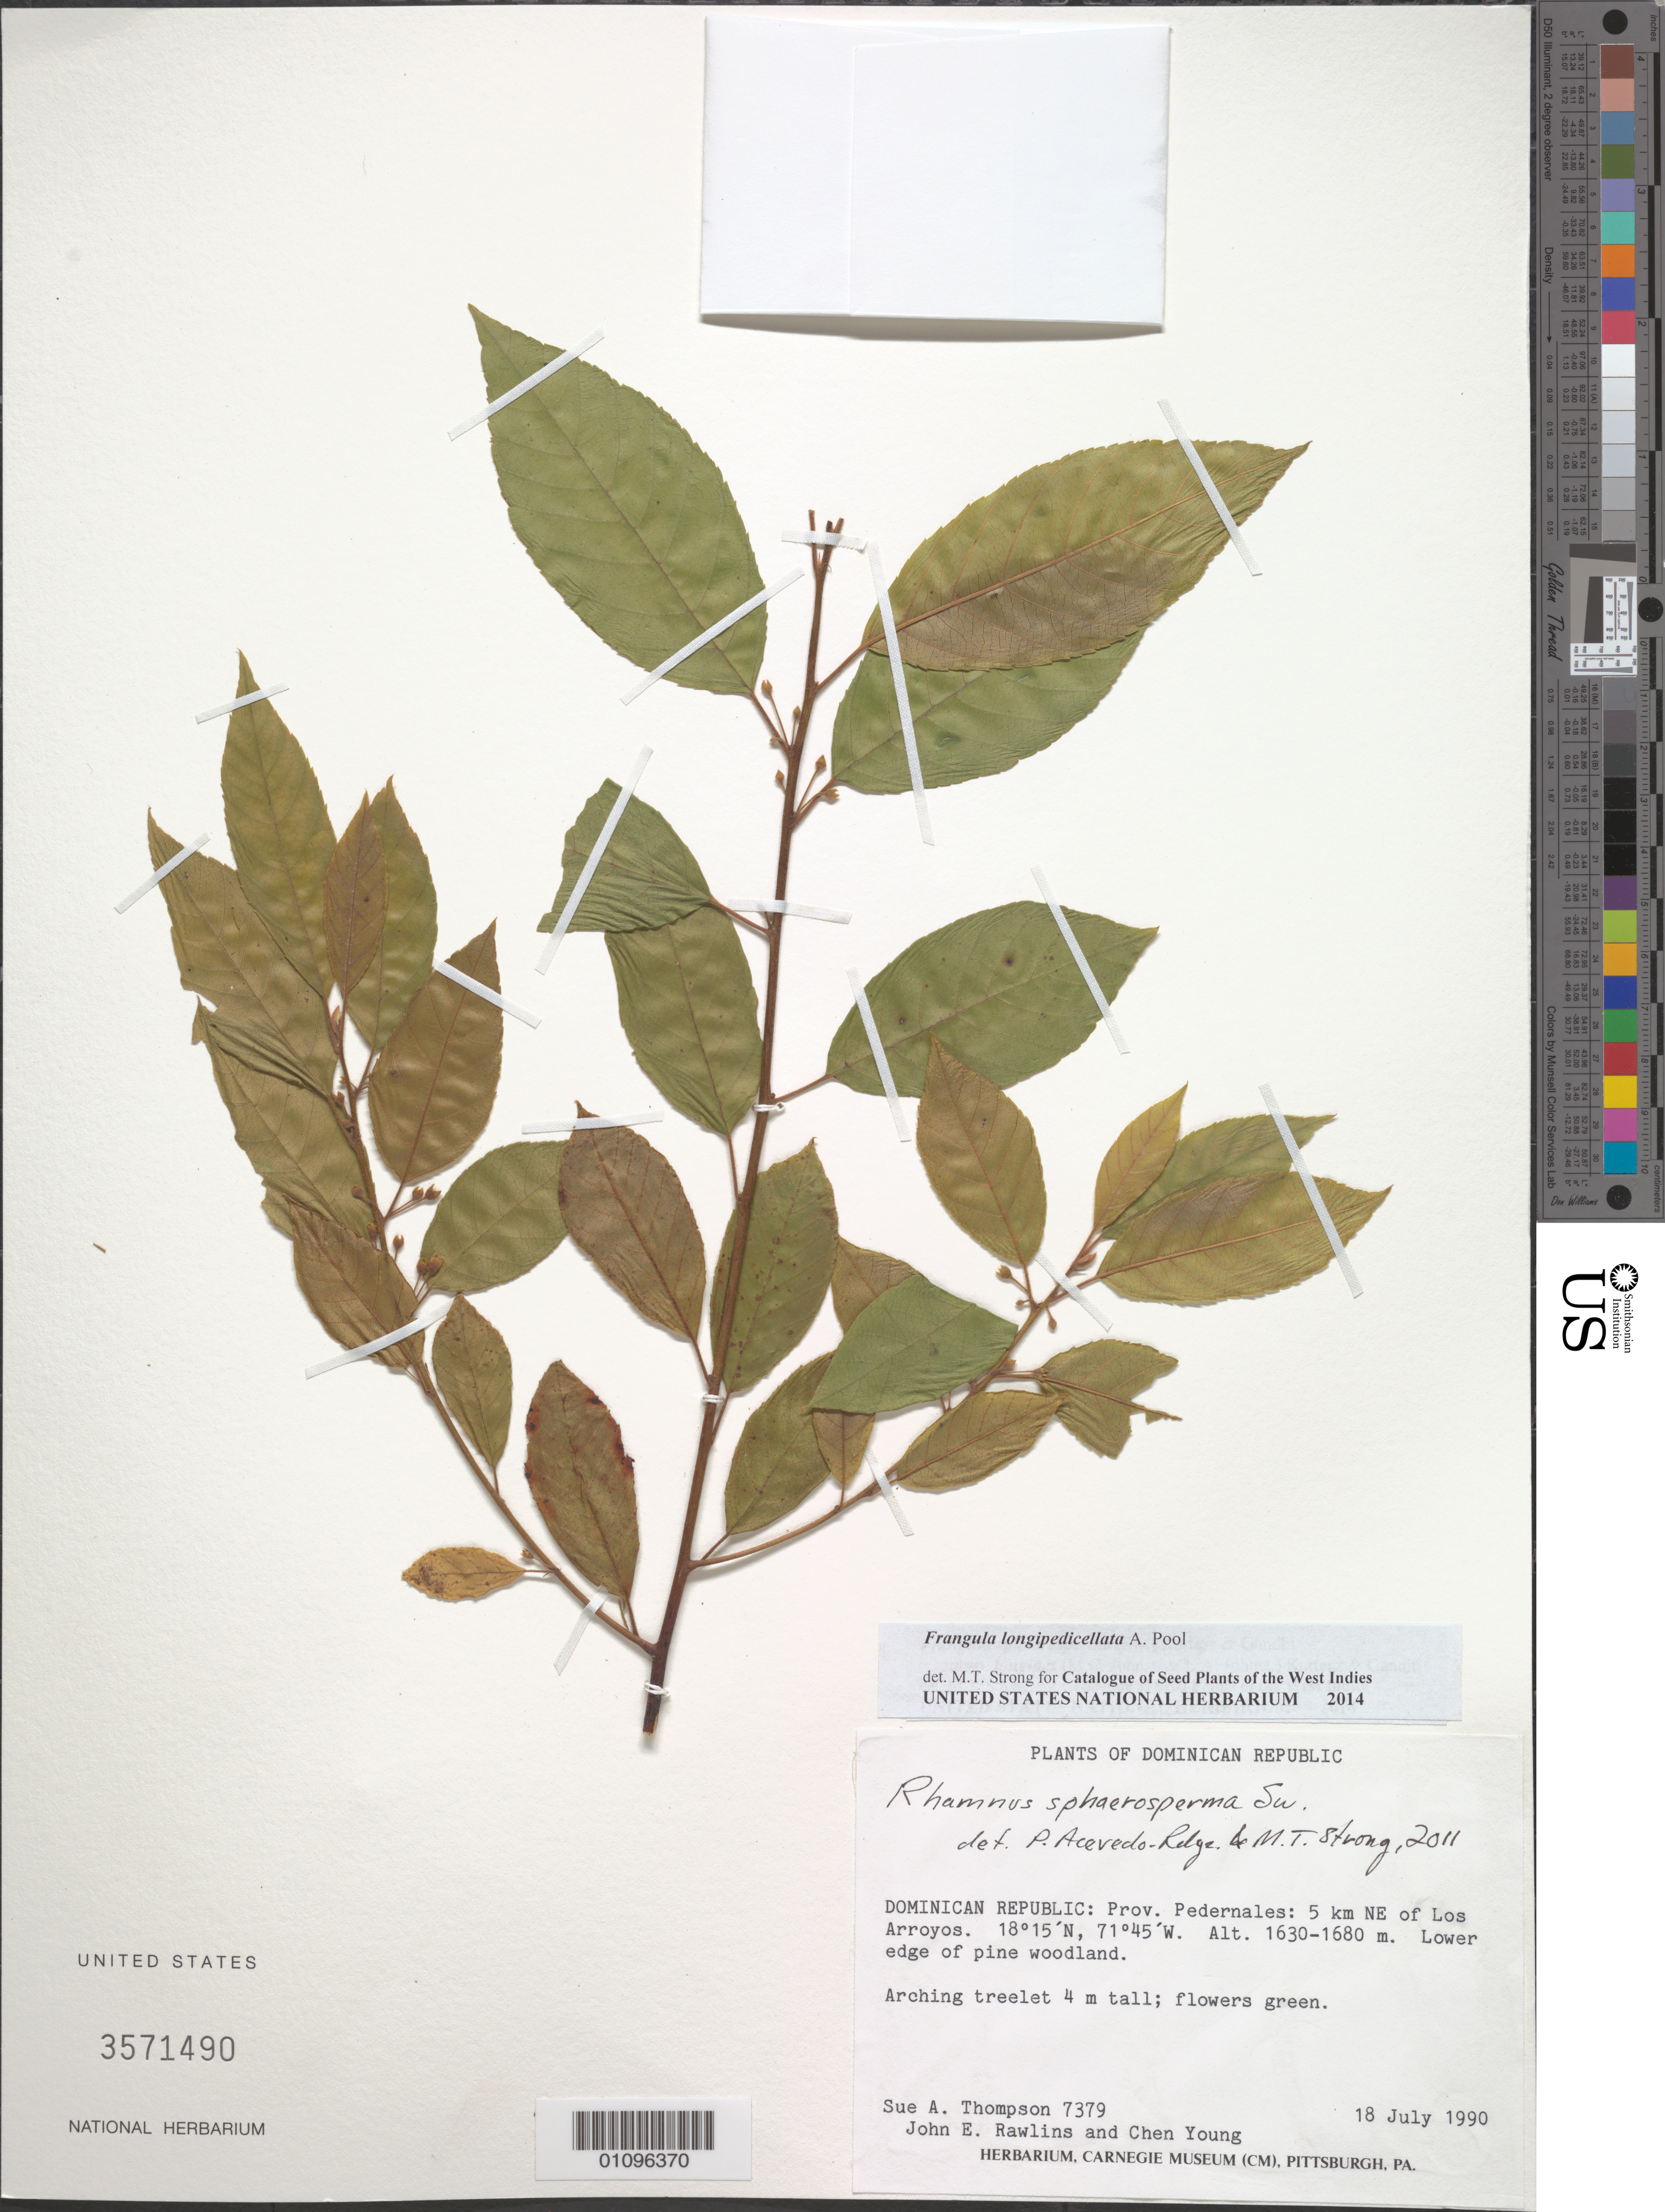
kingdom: Plantae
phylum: Tracheophyta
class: Magnoliopsida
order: Rosales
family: Rhamnaceae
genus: Frangula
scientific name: Frangula longipedicellata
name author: A. Pool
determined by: Strong, M. T., (US), Smithsonian Institution - National Museum of Natural History (UNITED STATES)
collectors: S. A. Thompson, J. Rawlins & C. Young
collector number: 7379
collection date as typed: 18 Jul 1990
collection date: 1990-07-18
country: Dominican Republic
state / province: Pedernales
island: Hispaniola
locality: Los Arroyos, 5 km NE of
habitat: Lower edge of pine woodland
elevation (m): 1630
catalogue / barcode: US 3571490